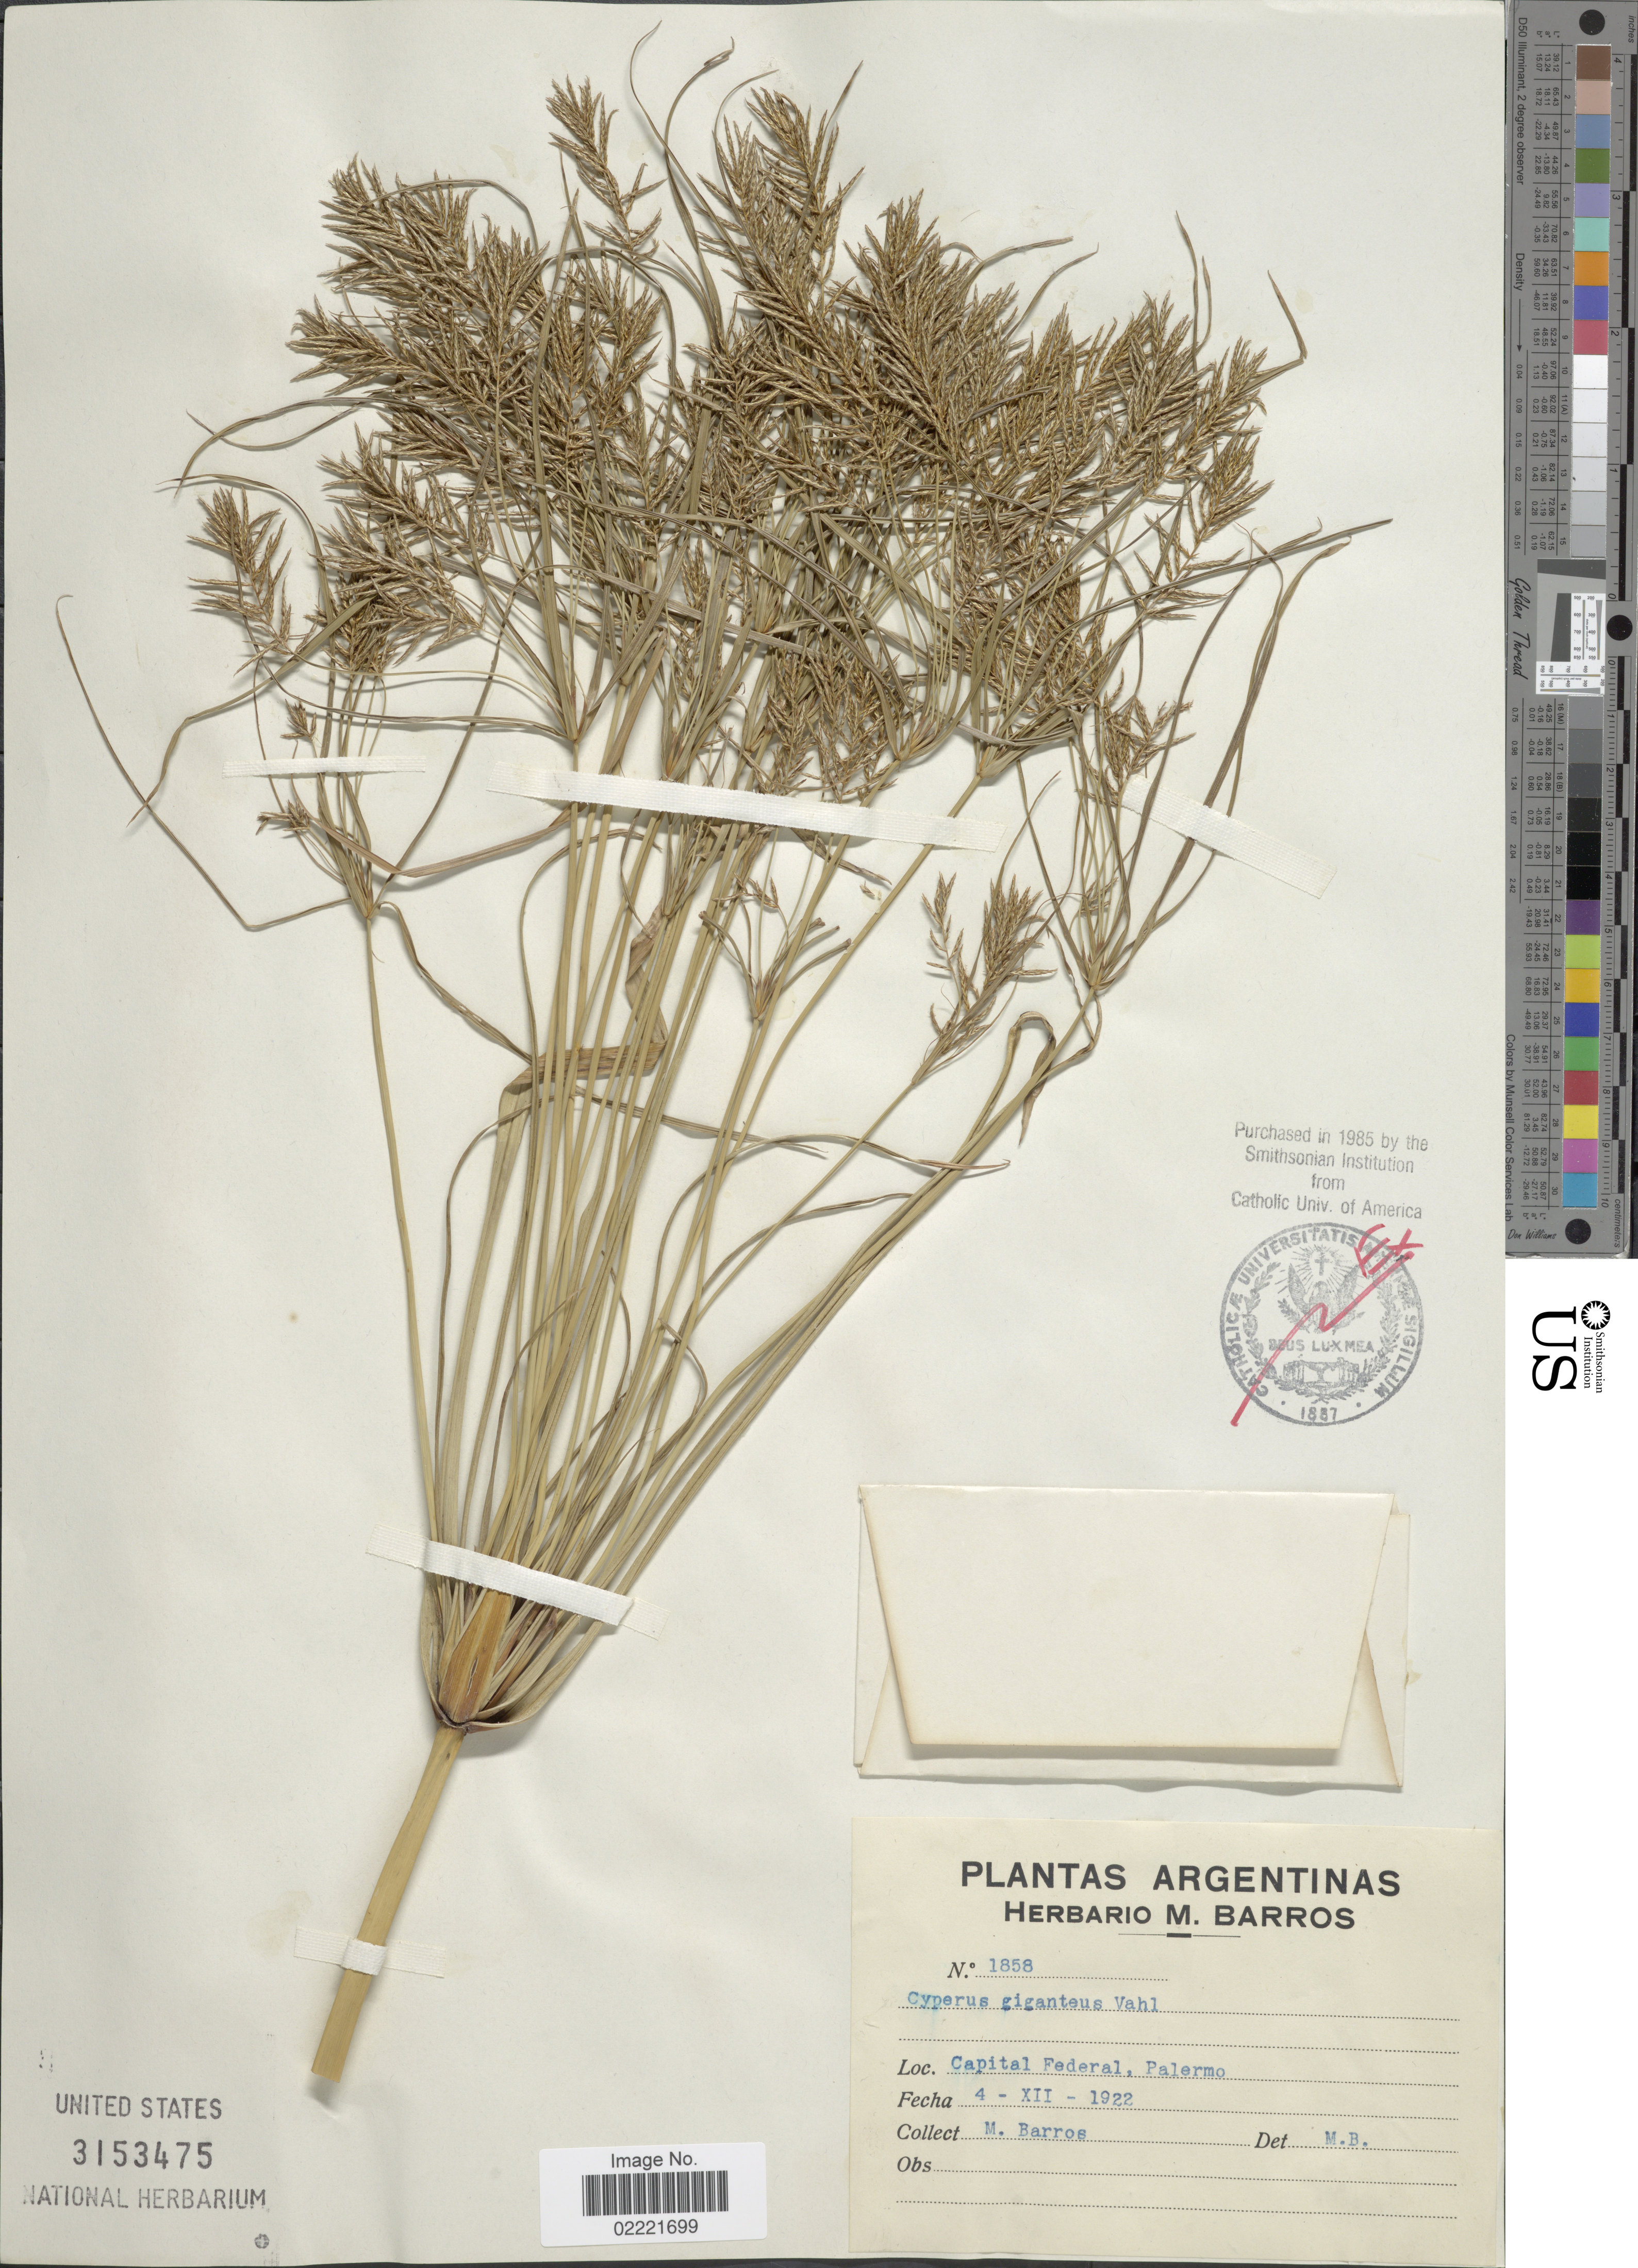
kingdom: Plantae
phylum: Tracheophyta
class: Liliopsida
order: Poales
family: Cyperaceae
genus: Cyperus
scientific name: Cyperus giganteus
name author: Vahl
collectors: M. Barros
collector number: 1858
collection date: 1922-12-04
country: Argentina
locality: Capital Federal, Palermo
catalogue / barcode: US 3153475